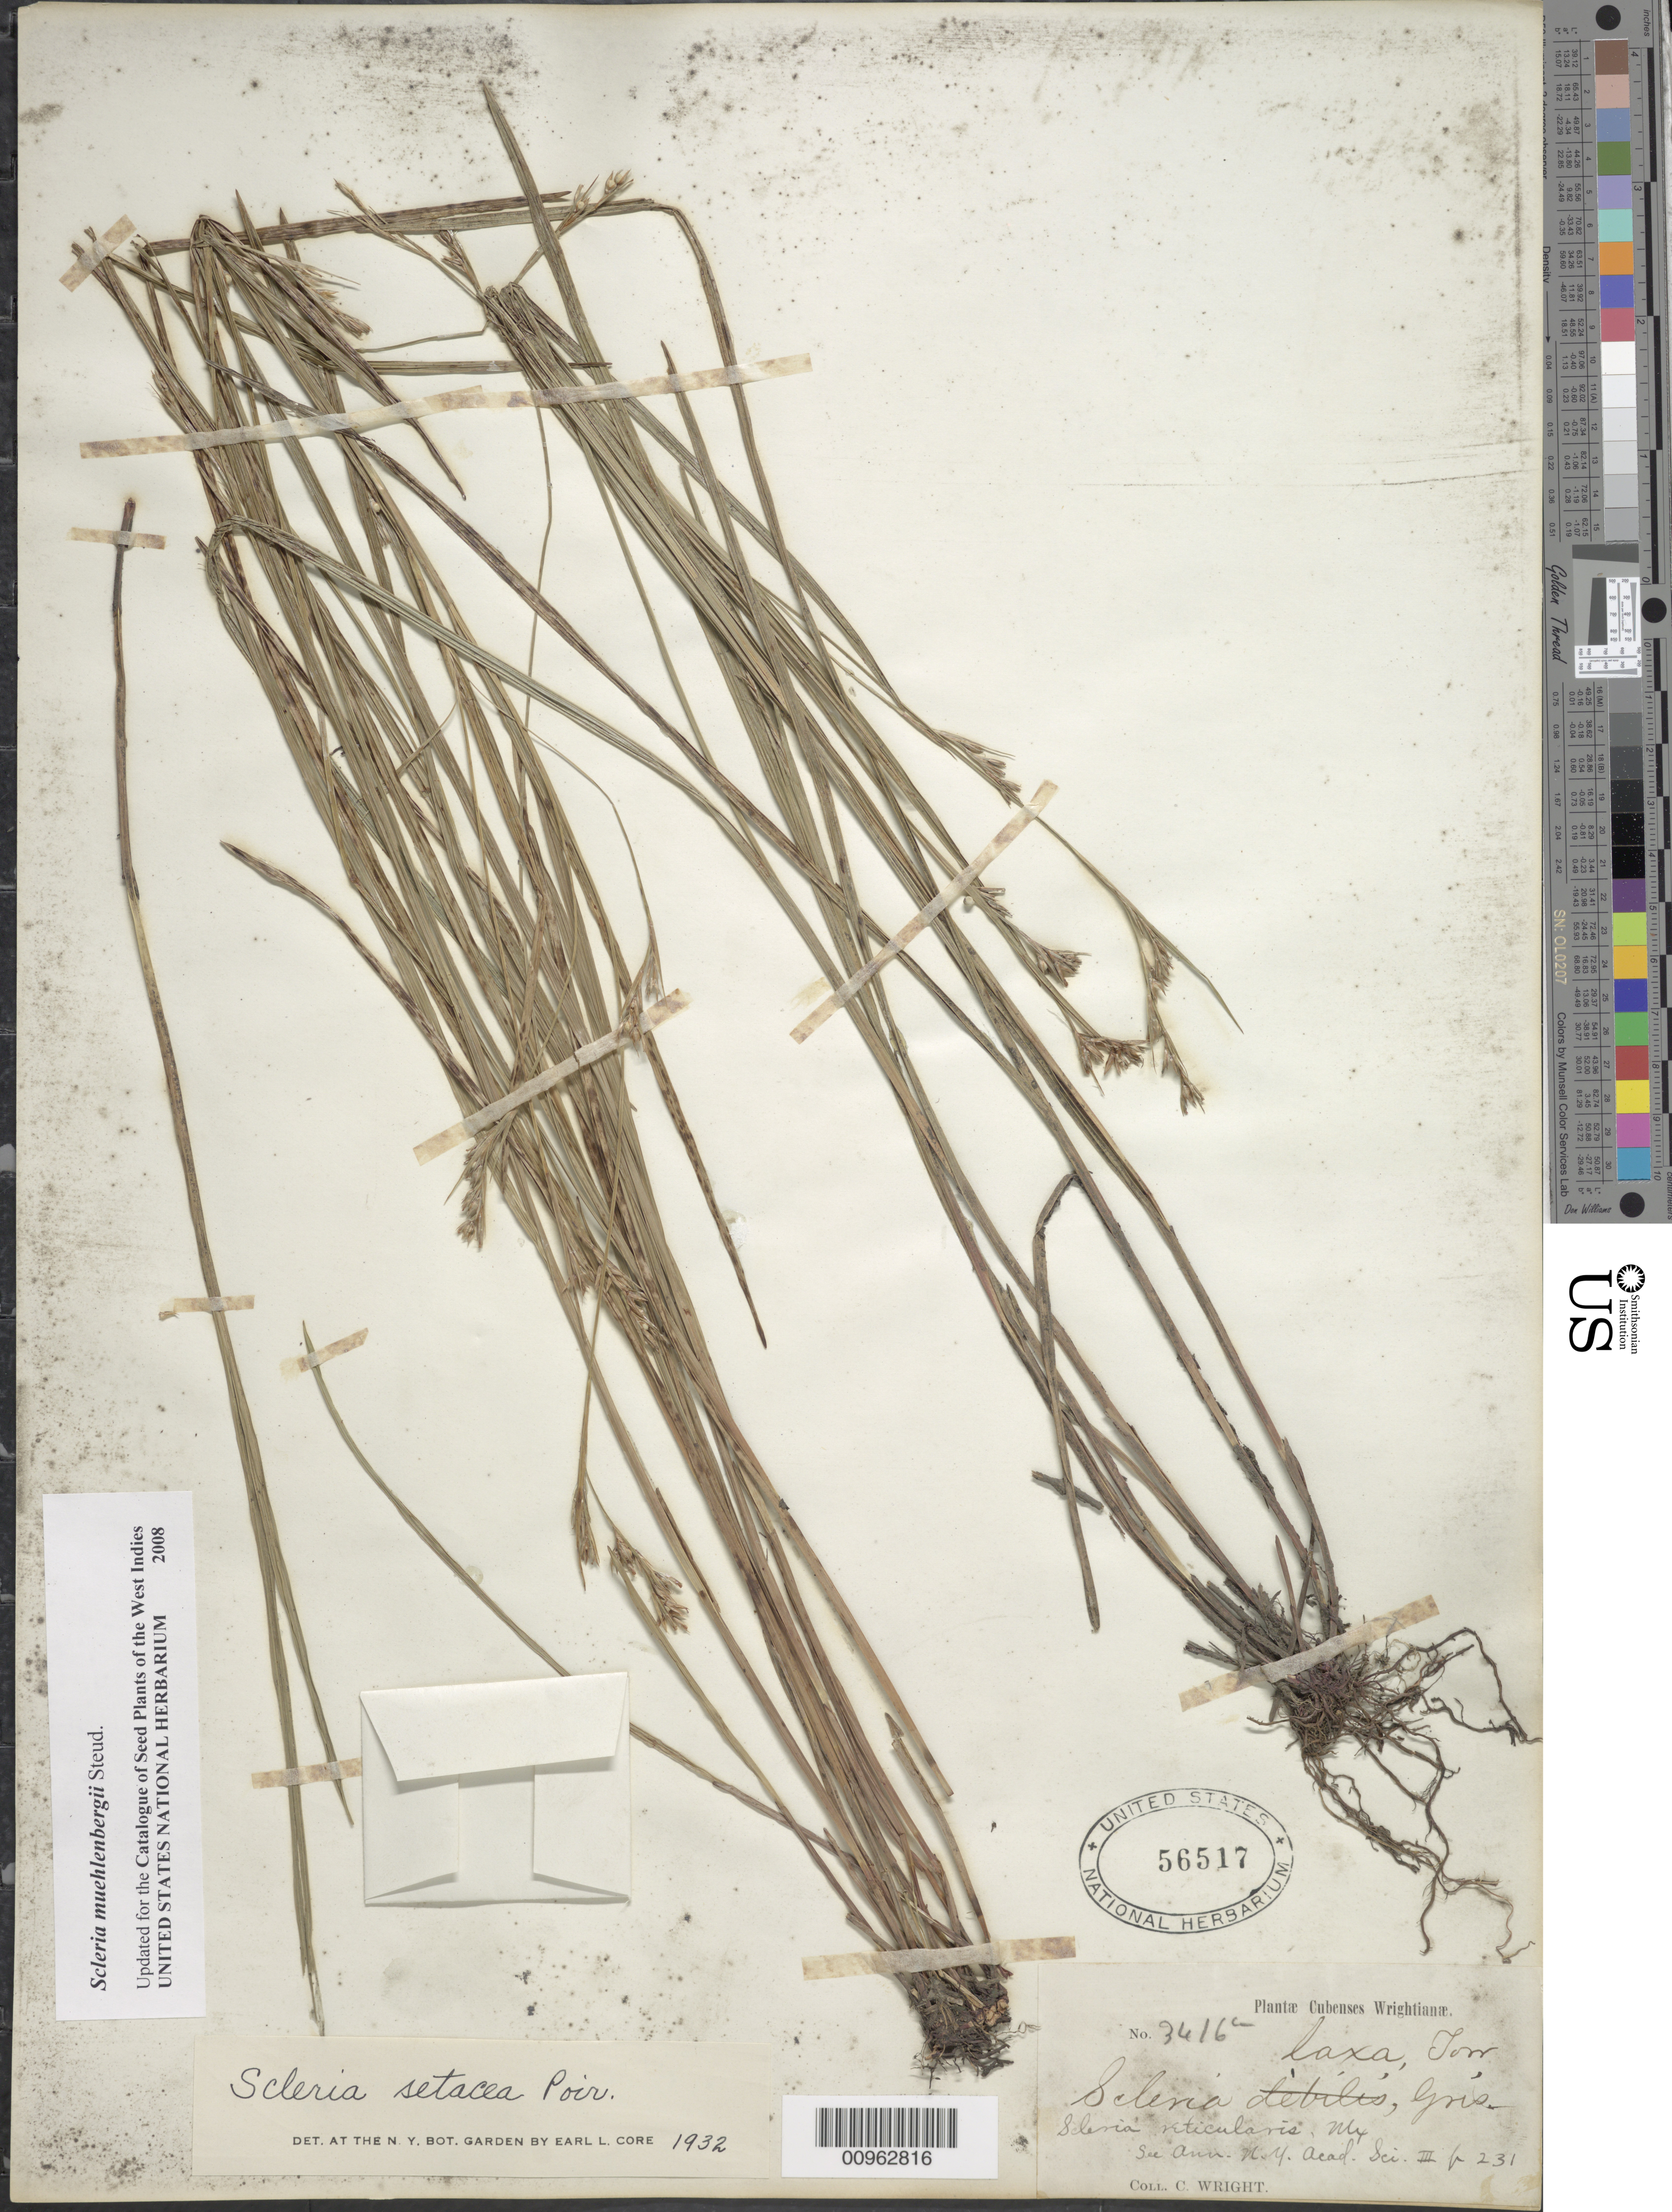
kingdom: Plantae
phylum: Tracheophyta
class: Liliopsida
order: Poales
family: Cyperaceae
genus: Scleria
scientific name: Scleria muehlenbergii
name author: Steud.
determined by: Strong, M. T., (US), Smithsonian Institution - National Museum of Natural History (UNITED STATES)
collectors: C. Wright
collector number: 3416A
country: Cuba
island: Cuba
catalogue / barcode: US 56517